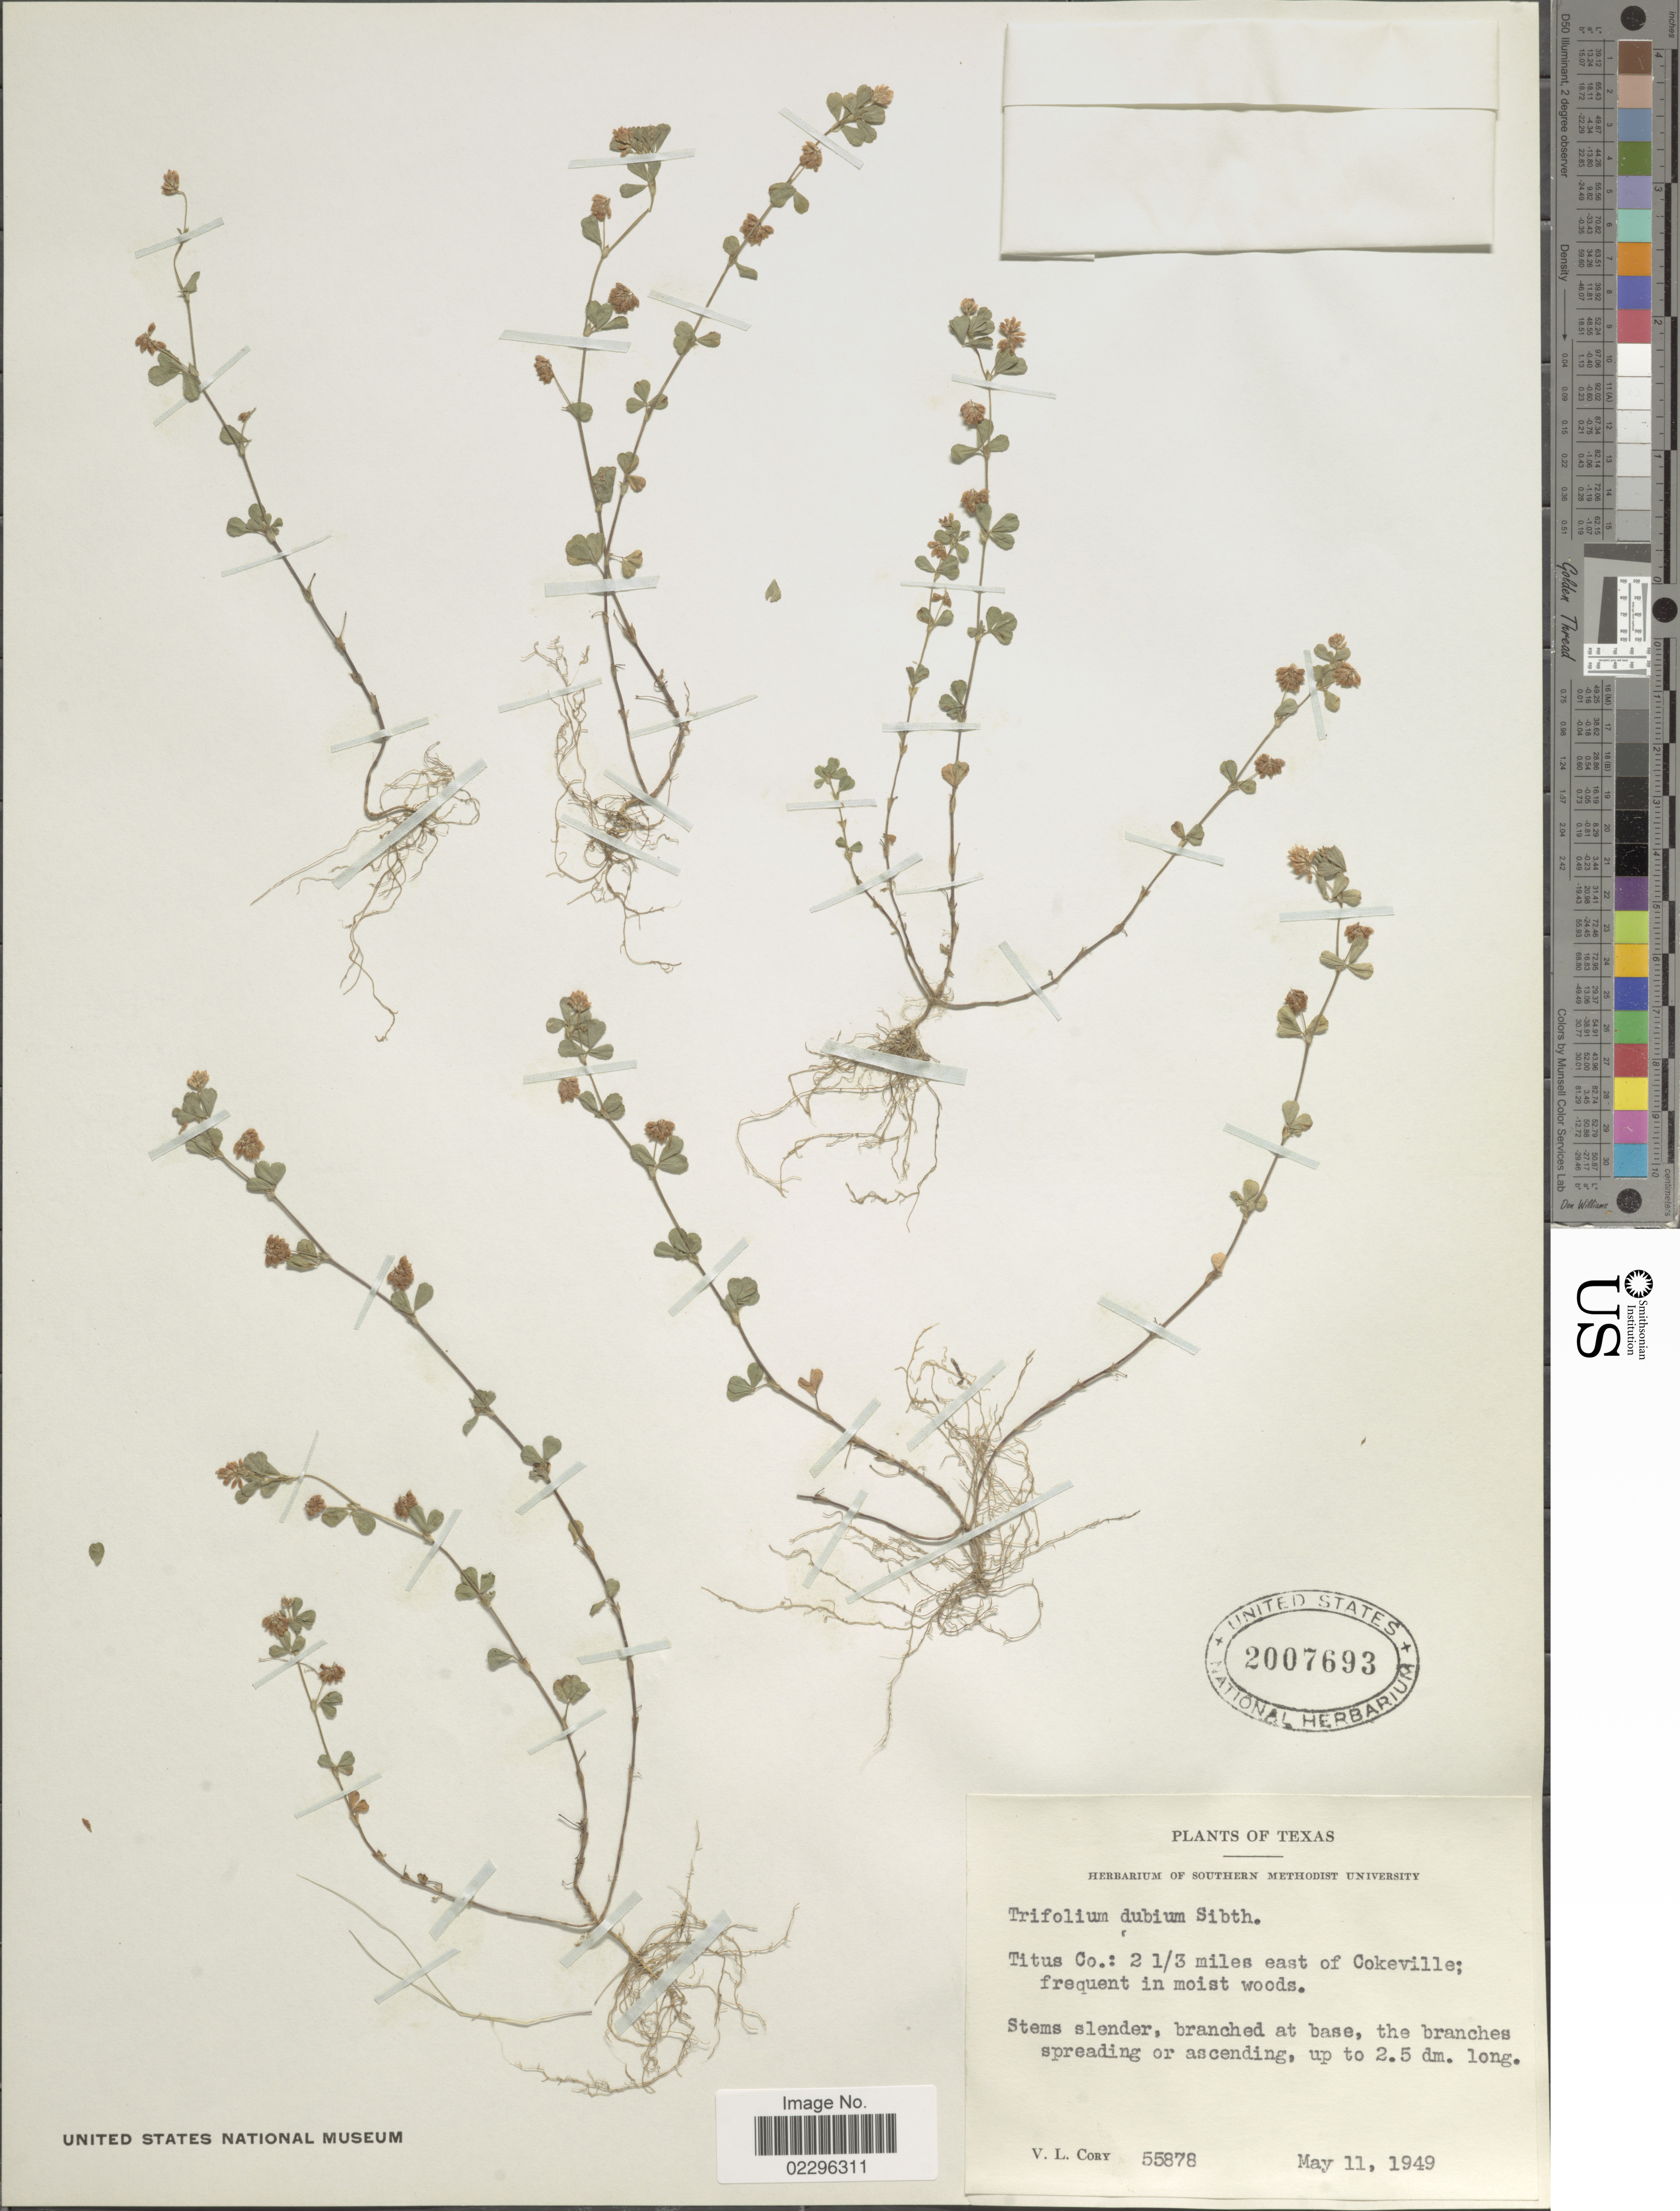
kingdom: Plantae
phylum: Tracheophyta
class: Magnoliopsida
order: Fabales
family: Fabaceae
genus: Trifolium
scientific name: Trifolium dubium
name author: Sibth.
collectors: V. Cory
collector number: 55878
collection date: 1949-05-11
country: United States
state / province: Texas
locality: Titus Co.: 2 1/3 miles east of Cokeville.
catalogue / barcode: US 2007693